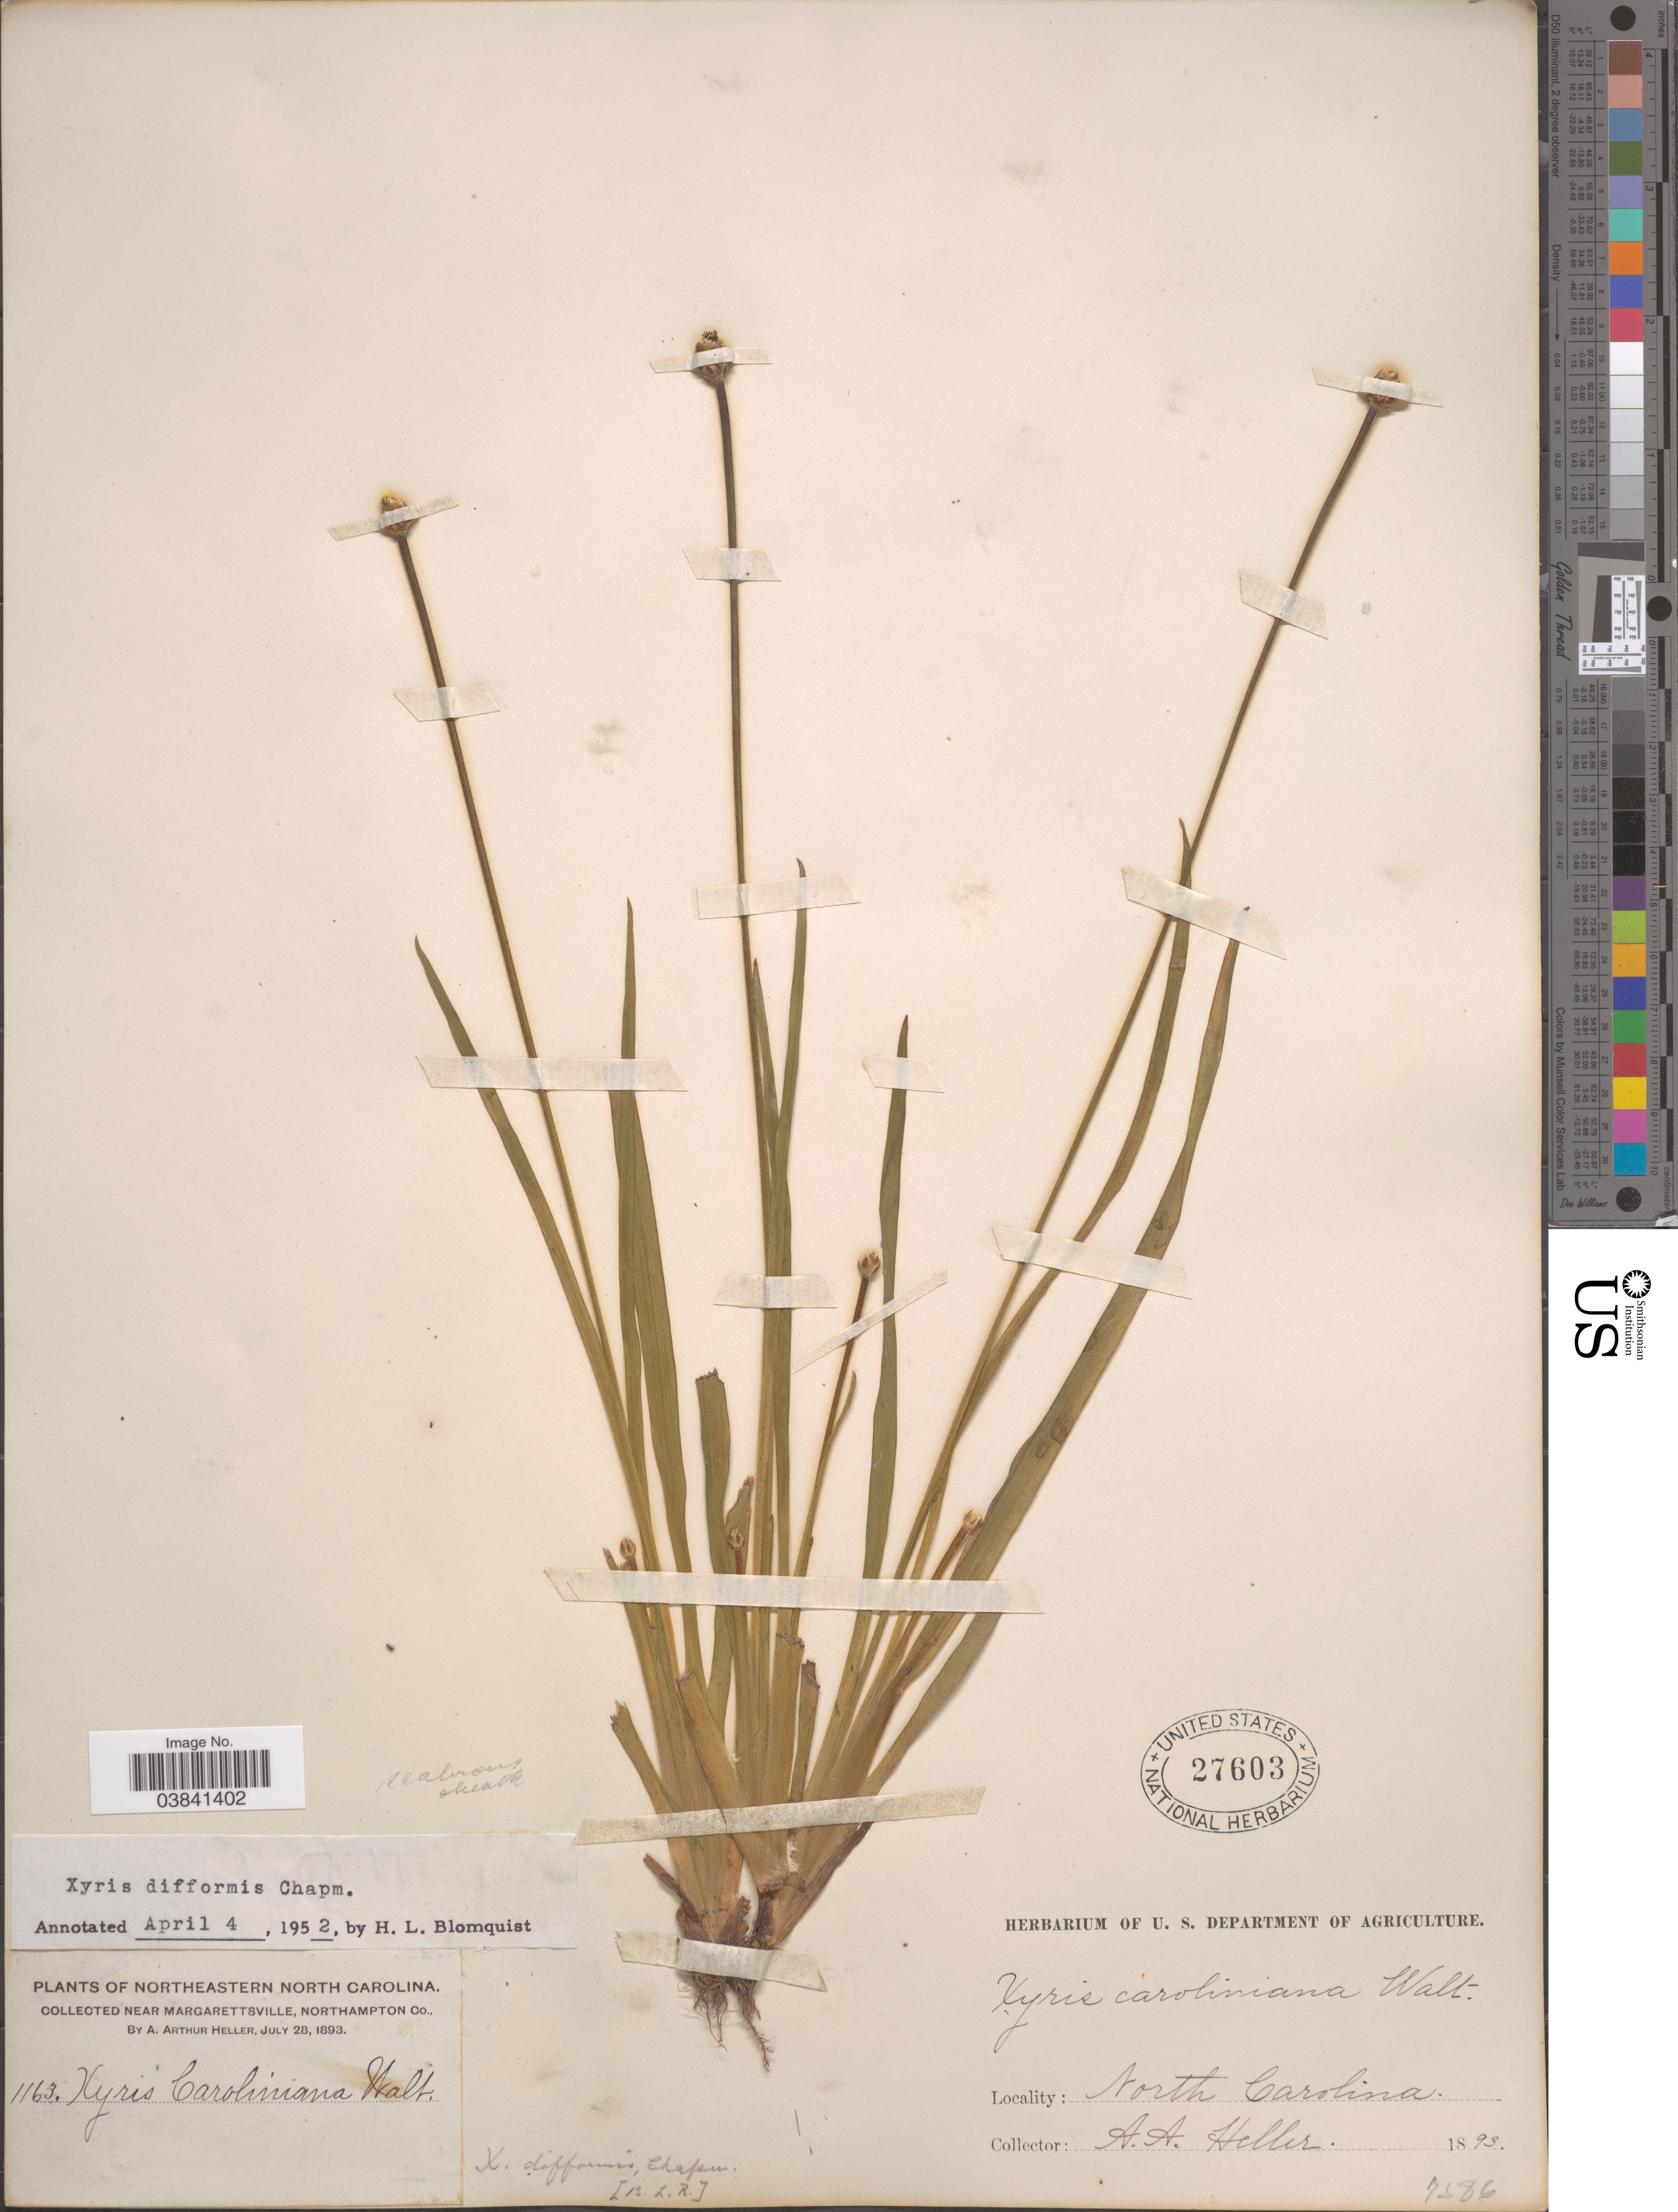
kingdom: Plantae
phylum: Tracheophyta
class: Liliopsida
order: Poales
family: Xyridaceae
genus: Xyris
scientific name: Xyris difformis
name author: Chapm.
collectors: A. A. Heller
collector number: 1163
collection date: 1893-07-28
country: United States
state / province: North Carolina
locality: Northeastern North Carolina. Near Margarettsville, Northampton Co.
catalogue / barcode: US 27603